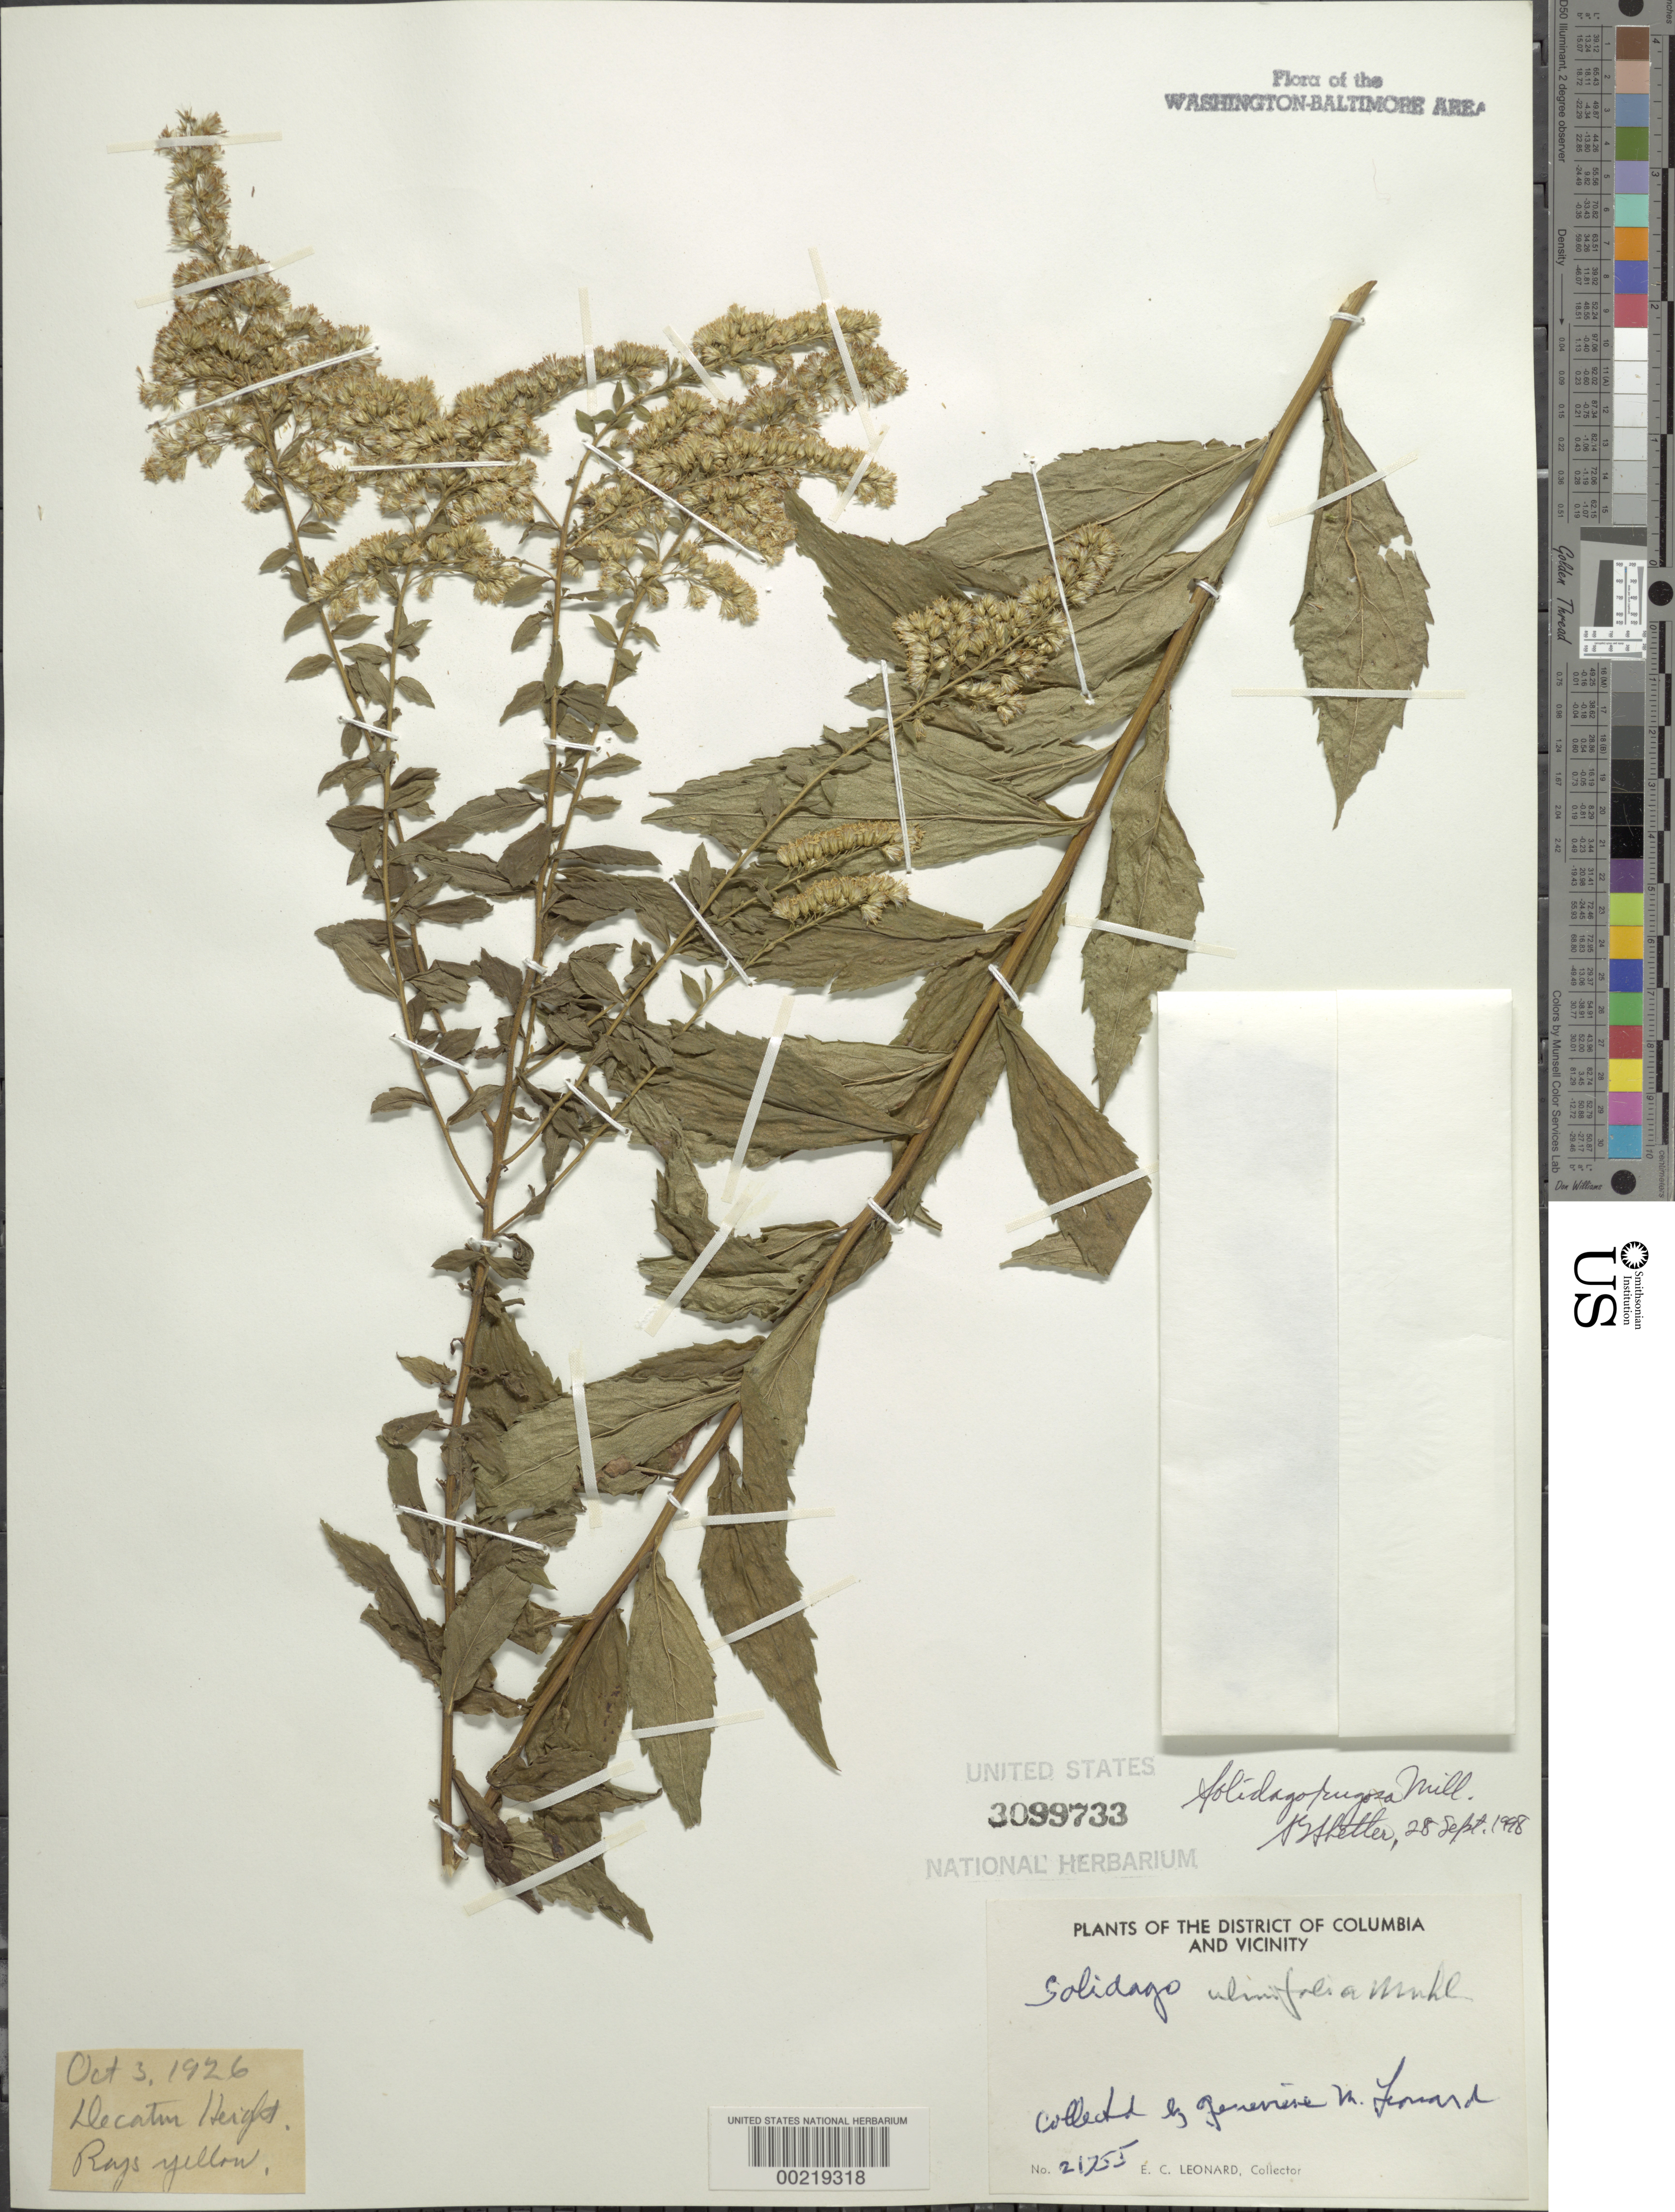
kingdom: Plantae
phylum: Tracheophyta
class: Magnoliopsida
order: Asterales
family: Asteraceae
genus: Solidago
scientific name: Solidago rugosa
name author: Mill.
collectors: G. M. Leonard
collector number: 21755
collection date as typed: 03 Oct 1926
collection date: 1926-10-03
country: United States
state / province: Maryland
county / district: Prince George's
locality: Decatur Heights Bladensburg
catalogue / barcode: US 3099733